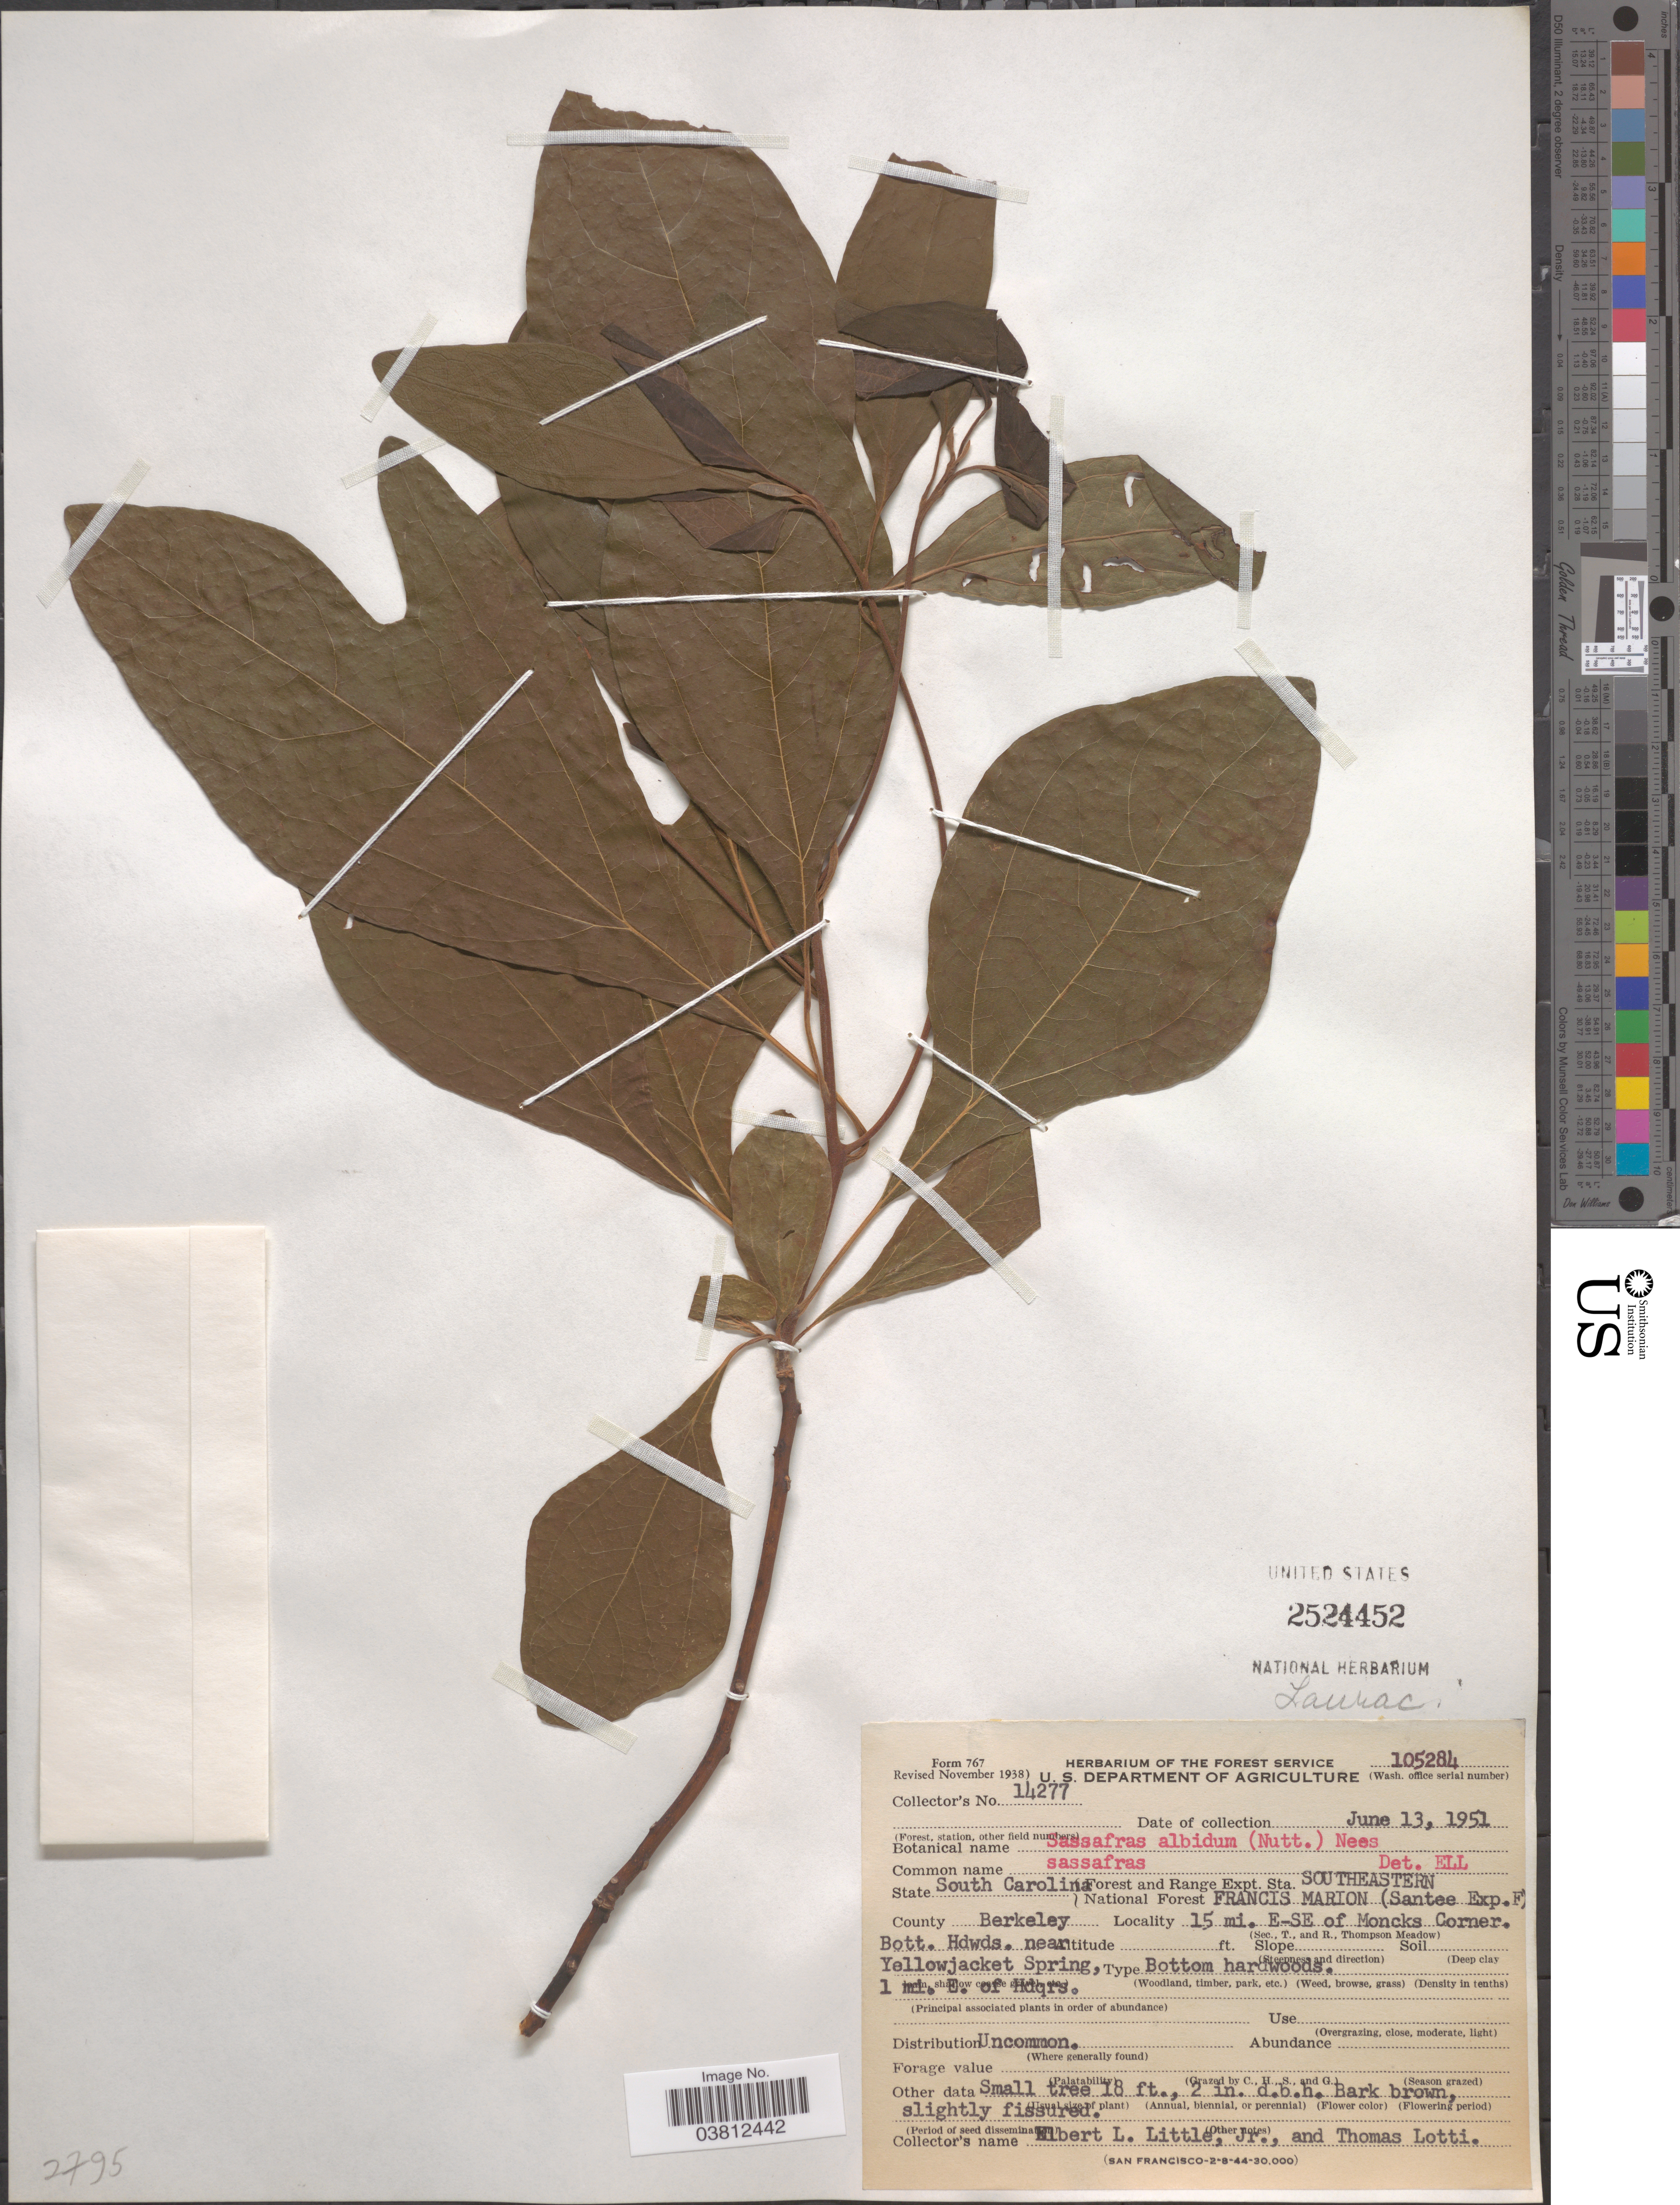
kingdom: Plantae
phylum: Tracheophyta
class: Magnoliopsida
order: Laurales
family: Lauraceae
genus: Sassafras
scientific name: Sassafras albidum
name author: (Nutt.) Nees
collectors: E. L. Little & T. Lotti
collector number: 14277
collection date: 1951-06-13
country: United States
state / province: South Carolina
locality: Forest and Range Expt. Sta. National Forest. Southeastern Francis Marion (Santee Exp.F). County Berkeley. 15 mi. E-SE of Moncks Corner. Bott. Hdwds. near Yellowjacket Spring, 1 mi. E. of Hdqrs.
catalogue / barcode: US 2524452